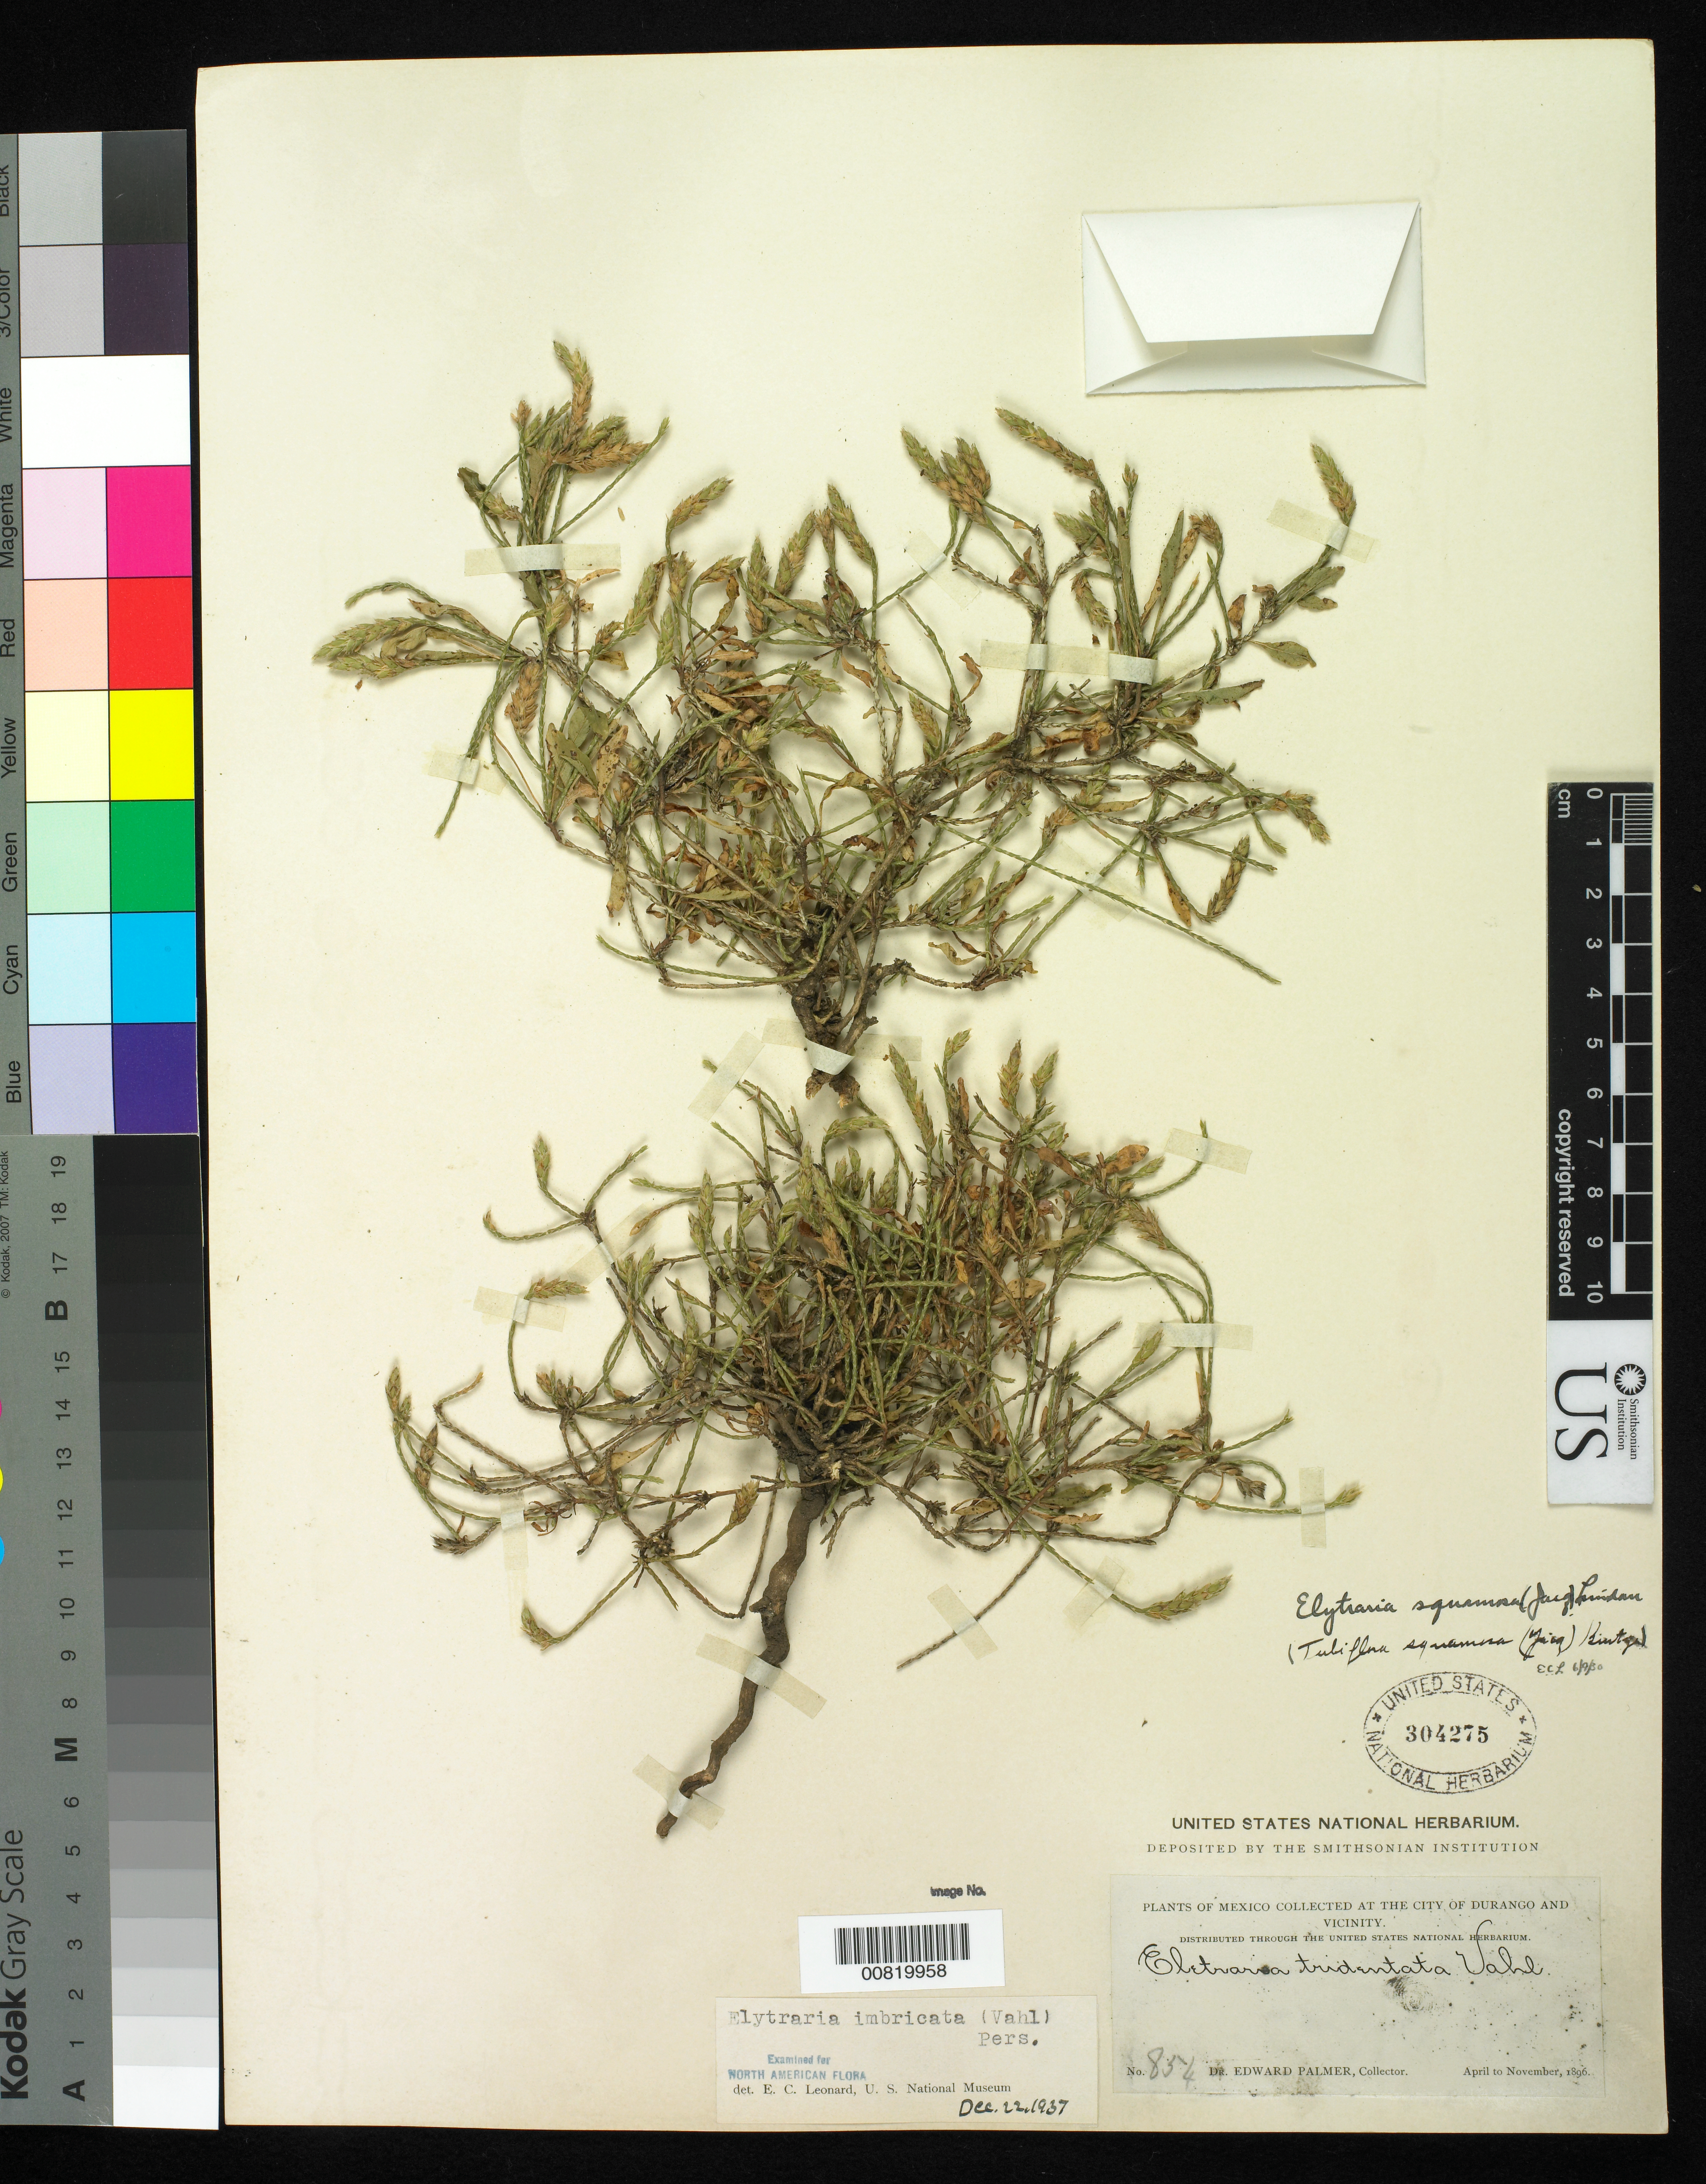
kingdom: Plantae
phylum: Tracheophyta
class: Magnoliopsida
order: Lamiales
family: Acanthaceae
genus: Elytraria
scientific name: Elytraria imbricata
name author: (Vahl) Pers.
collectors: E. Palmer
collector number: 854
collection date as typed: Apr 1896 to -- Nov 1896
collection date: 1896-04/1896-11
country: Mexico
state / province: Durango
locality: City of Durango and vicinity.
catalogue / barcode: US 304275